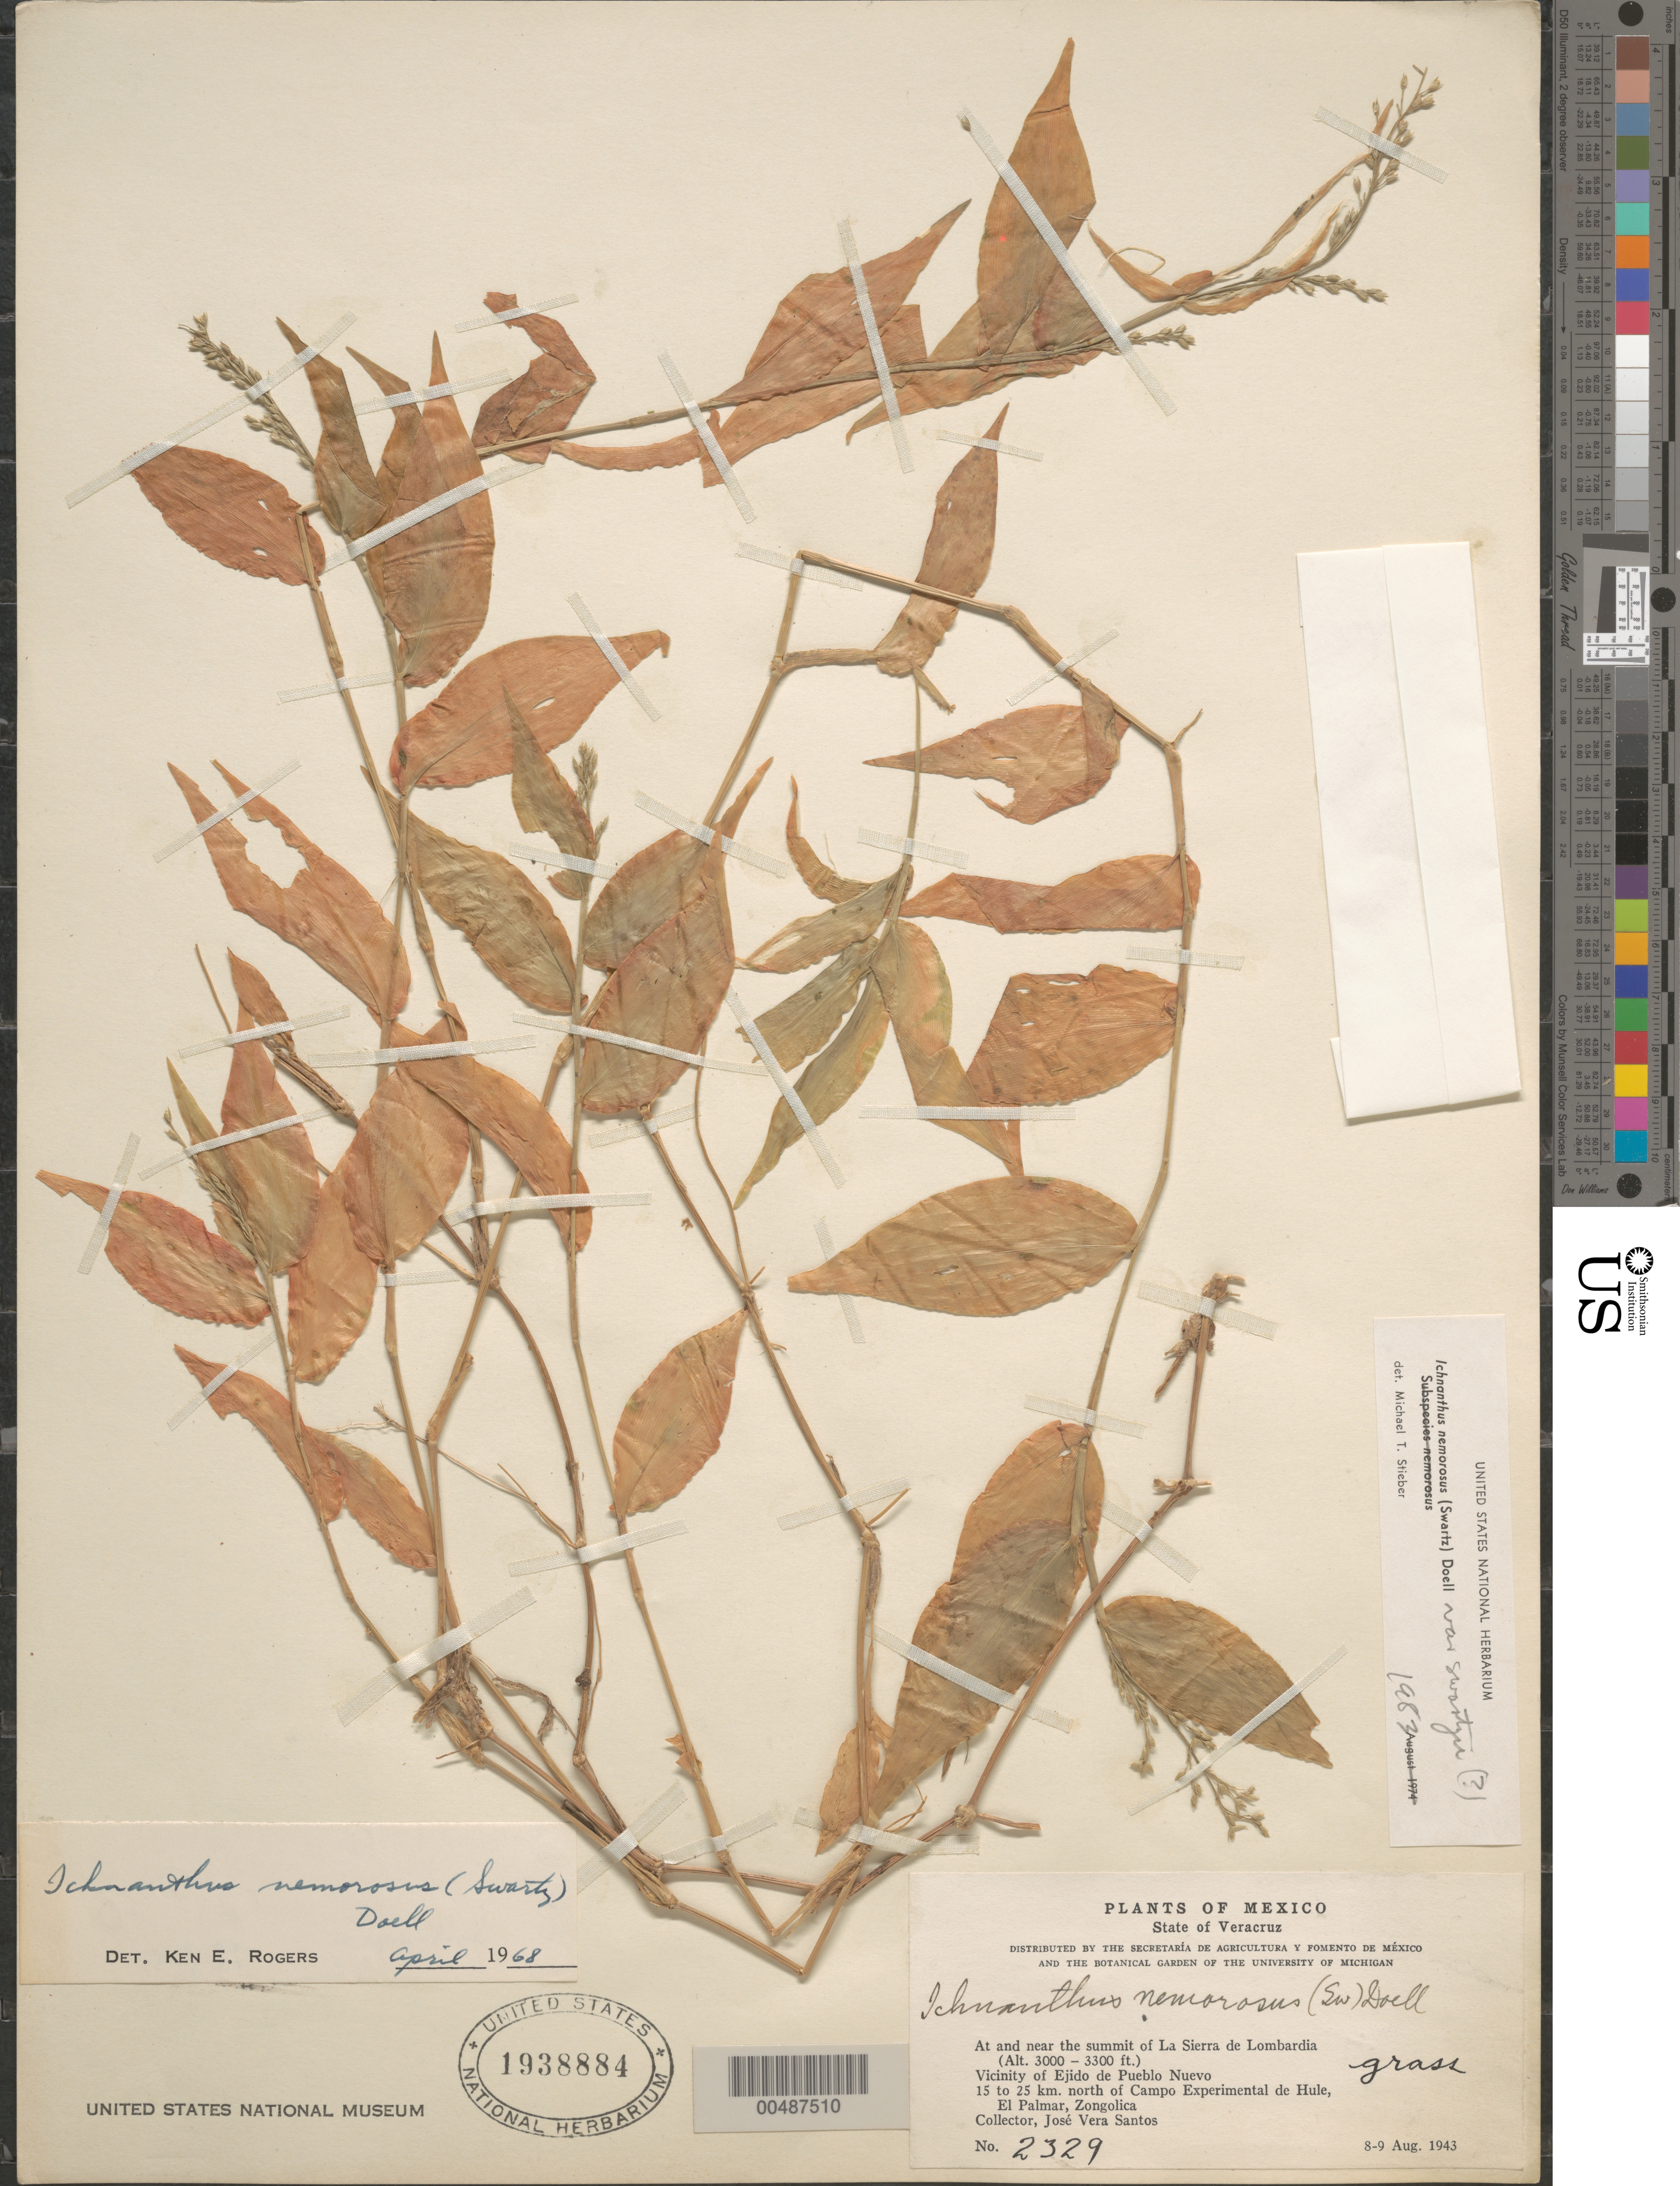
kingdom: Plantae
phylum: Tracheophyta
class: Liliopsida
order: Poales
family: Poaceae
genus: Hildaea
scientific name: Hildaea nemorosa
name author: (Sw.) C. Silva & R.P. Oliveira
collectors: J. V. Santos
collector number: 2329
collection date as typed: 8 Aug 1943 or 9 Aug 1943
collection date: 1943-08-08 or 1943-08-09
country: Mexico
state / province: Veracruz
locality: Summit of La Sierra de Lombardia, vicinity of Ejido de Pueblo Nuevo, 15 to 25 km N of Campo Exper. de Hule, El Palmar, Zongolica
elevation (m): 3000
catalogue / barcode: US 1938884